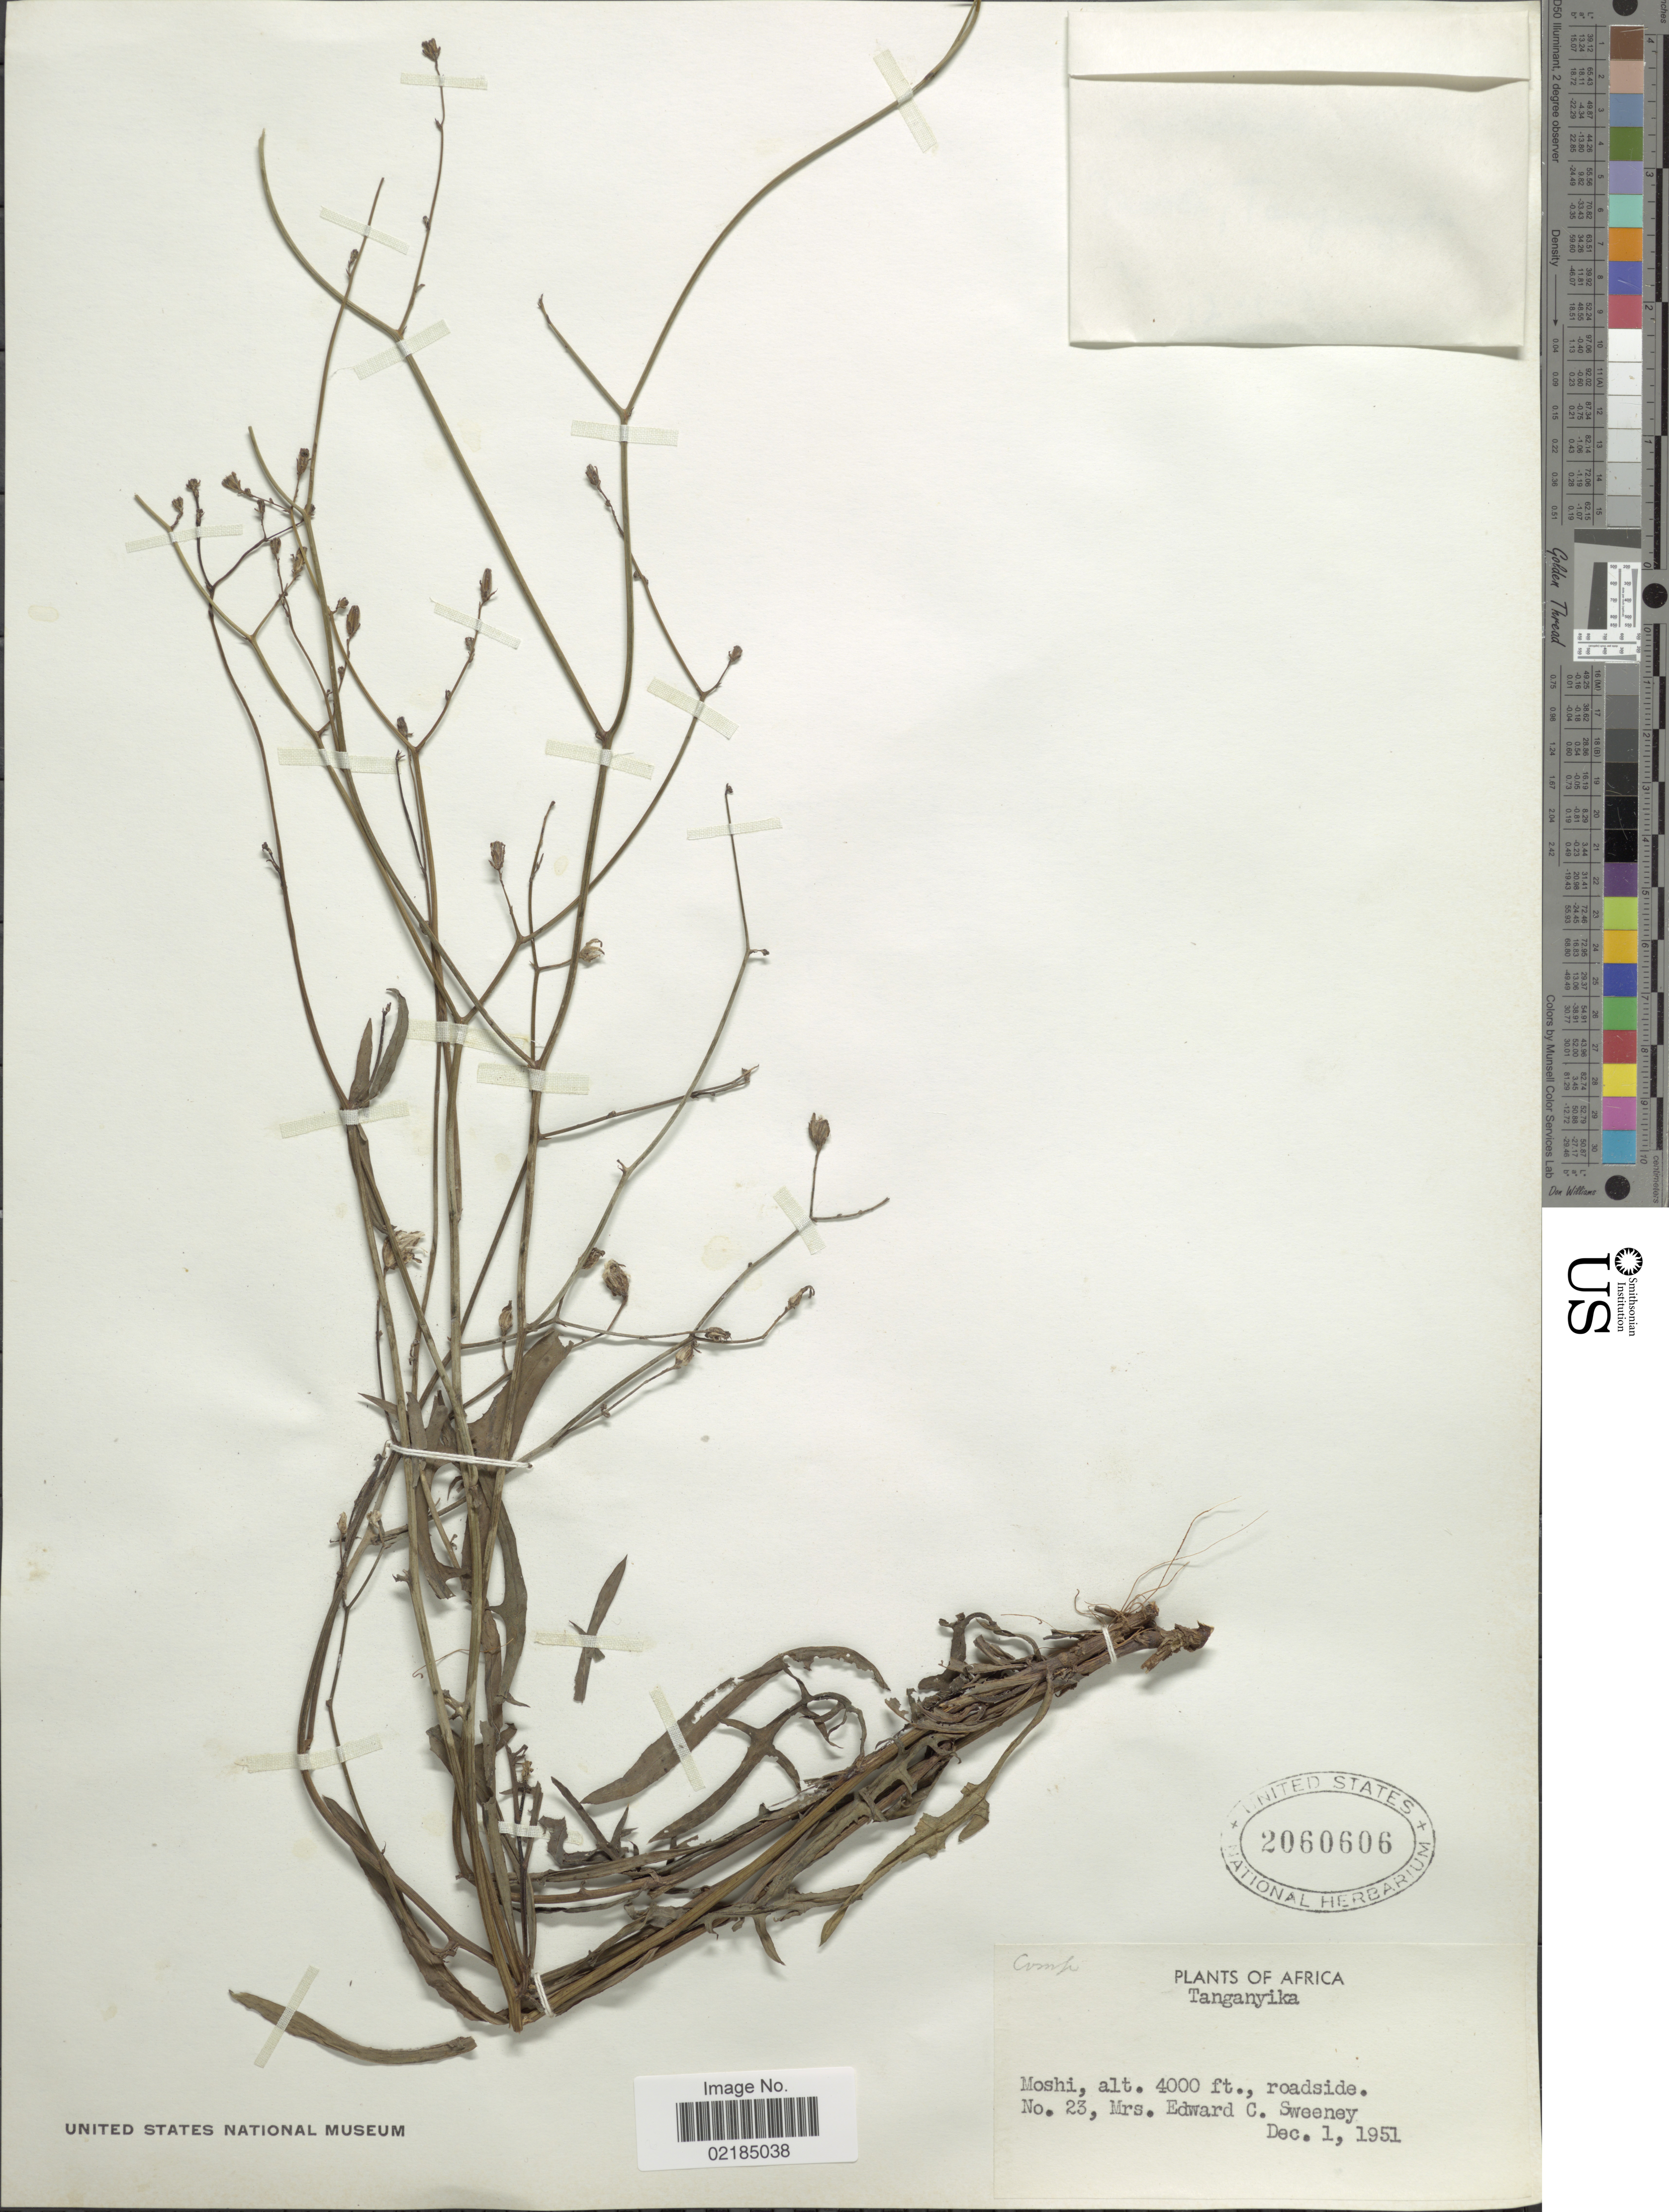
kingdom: Plantae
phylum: Tracheophyta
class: Magnoliopsida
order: Asterales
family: Asteraceae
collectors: E. Sweeney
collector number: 23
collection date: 1951-12-01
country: Tanzania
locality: Tanganyika. Moshi, roadside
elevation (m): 1219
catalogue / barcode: US 2060606